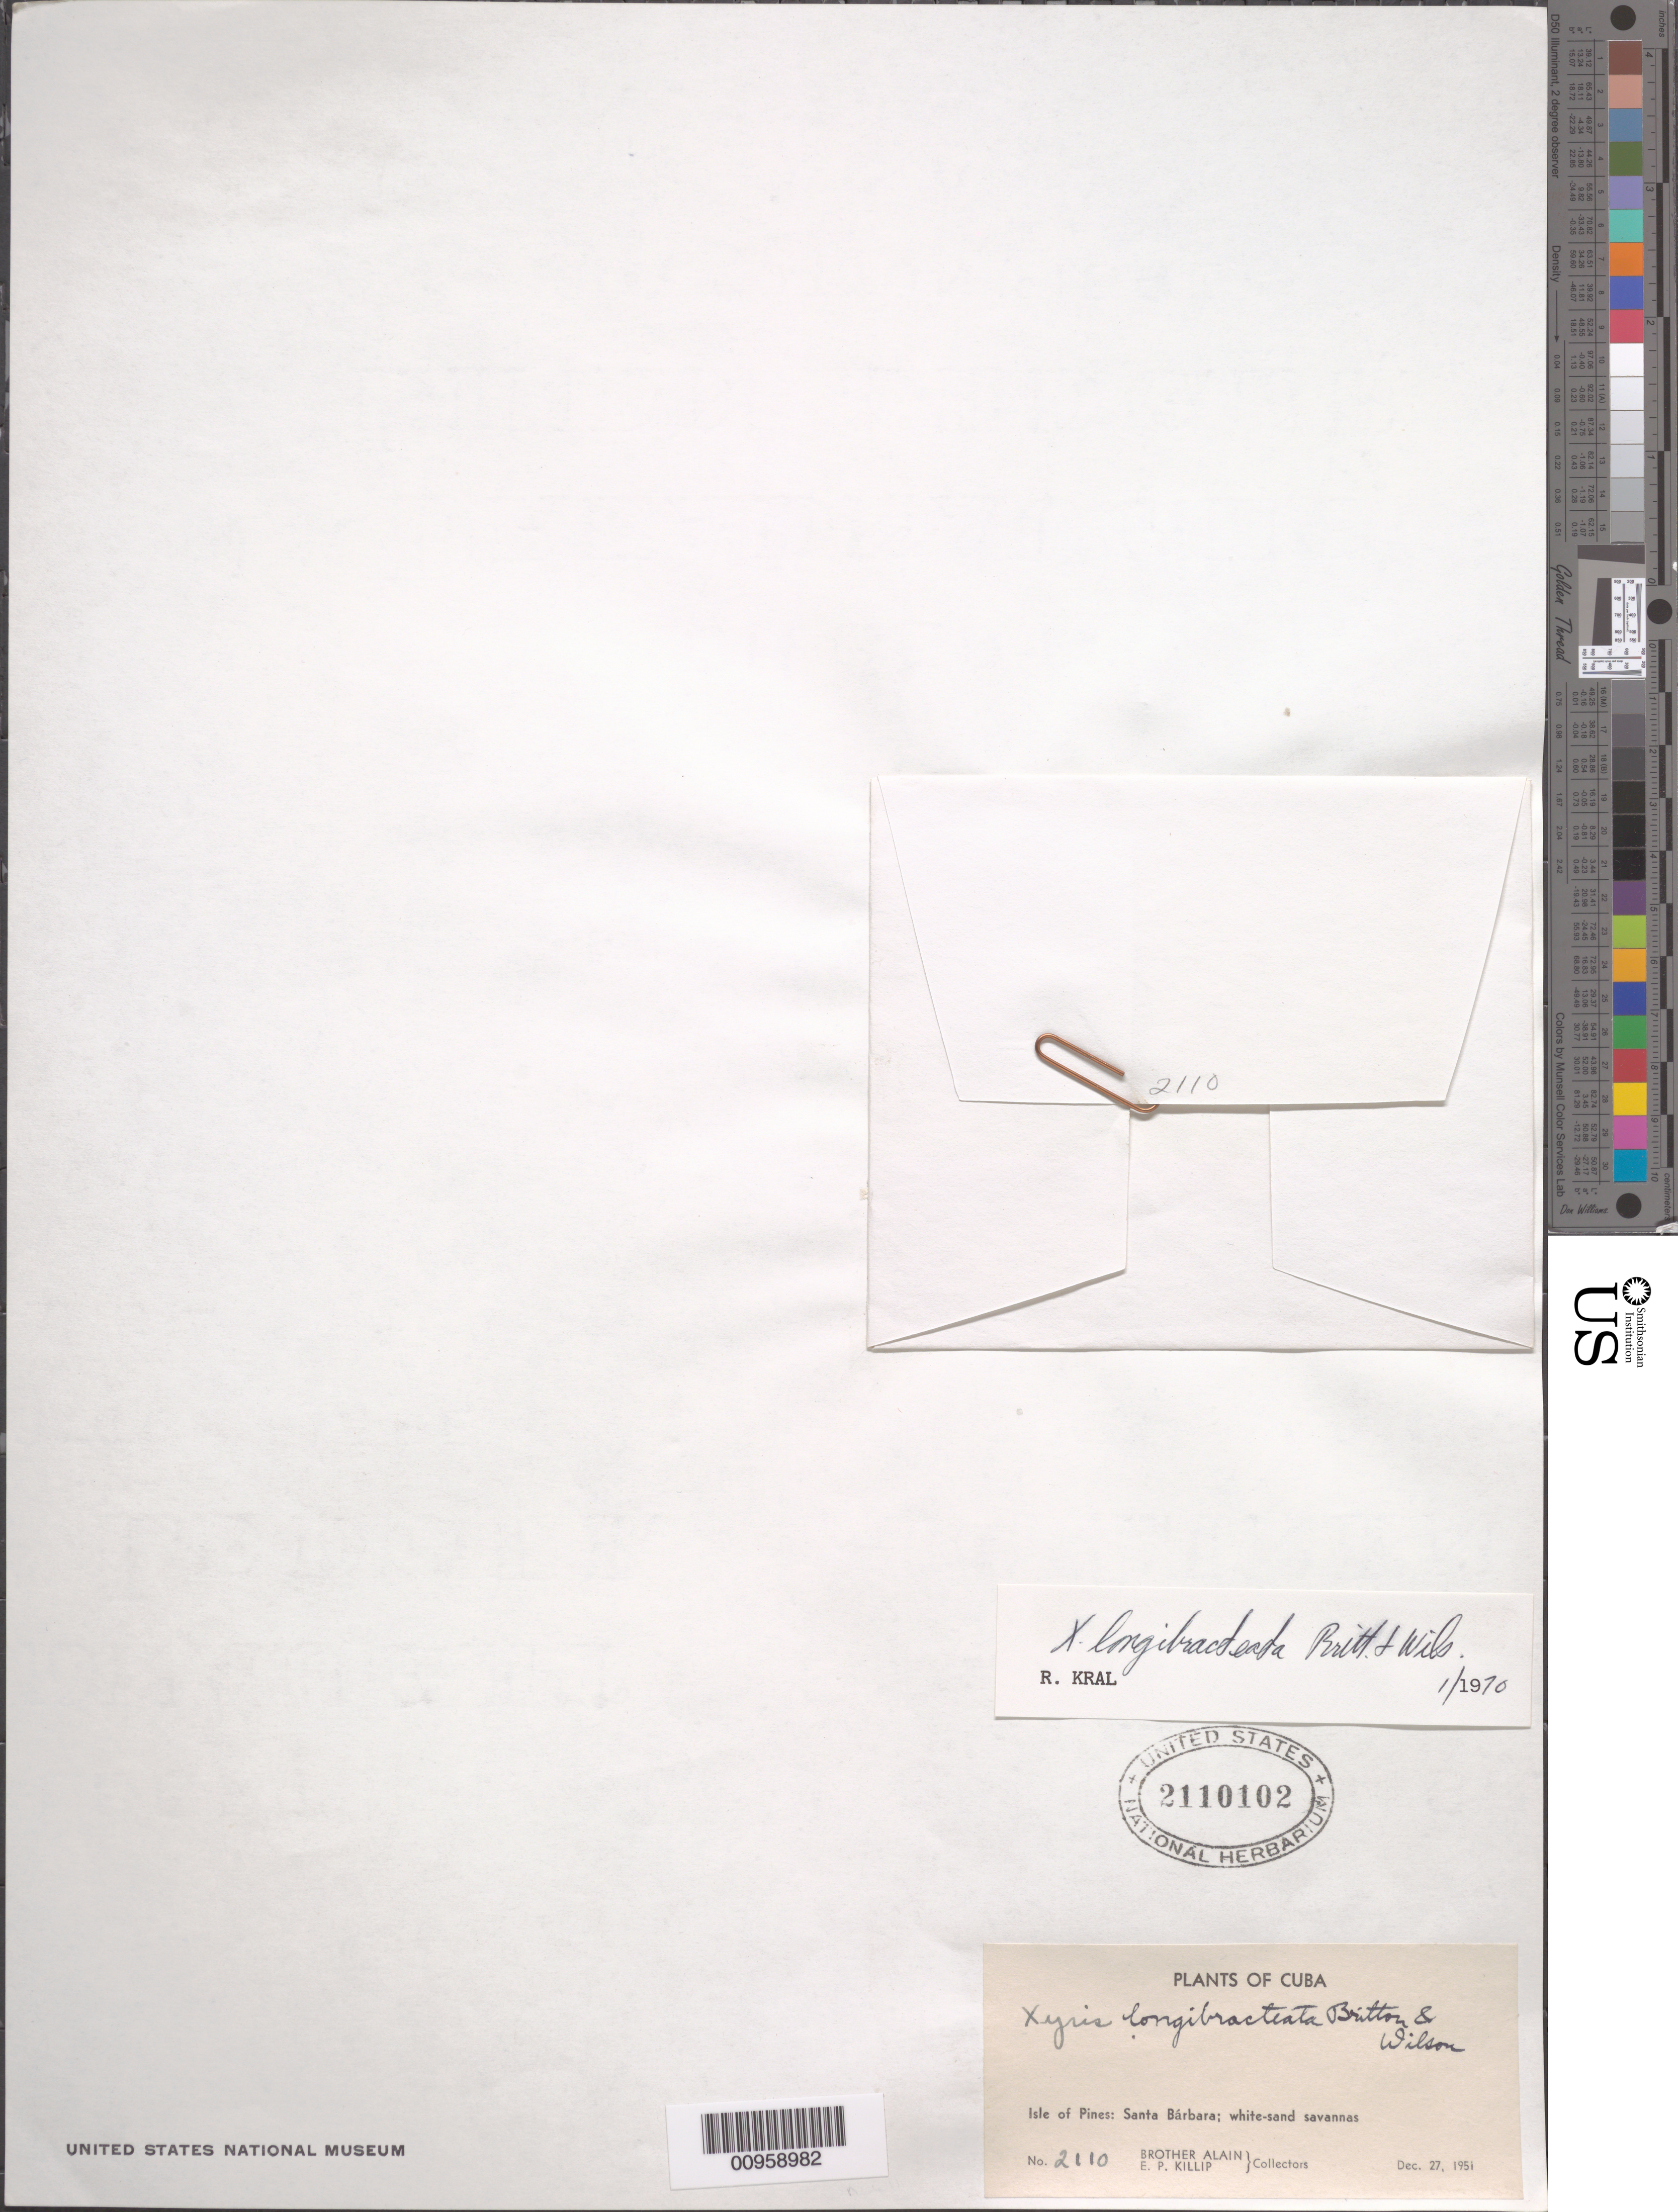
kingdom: Plantae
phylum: Tracheophyta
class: Liliopsida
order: Poales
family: Xyridaceae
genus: Xyris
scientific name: Xyris longibracteata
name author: Britton & P. Wilson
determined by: Kral, Robert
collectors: A. H. Liogier & E. P. Killip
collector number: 2110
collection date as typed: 27 Dec 1951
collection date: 1951-12-27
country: Cuba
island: Isla de la Juventud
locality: Isle of Pines, Santa Bárbara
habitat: White-sand savannes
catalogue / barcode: US 2110102